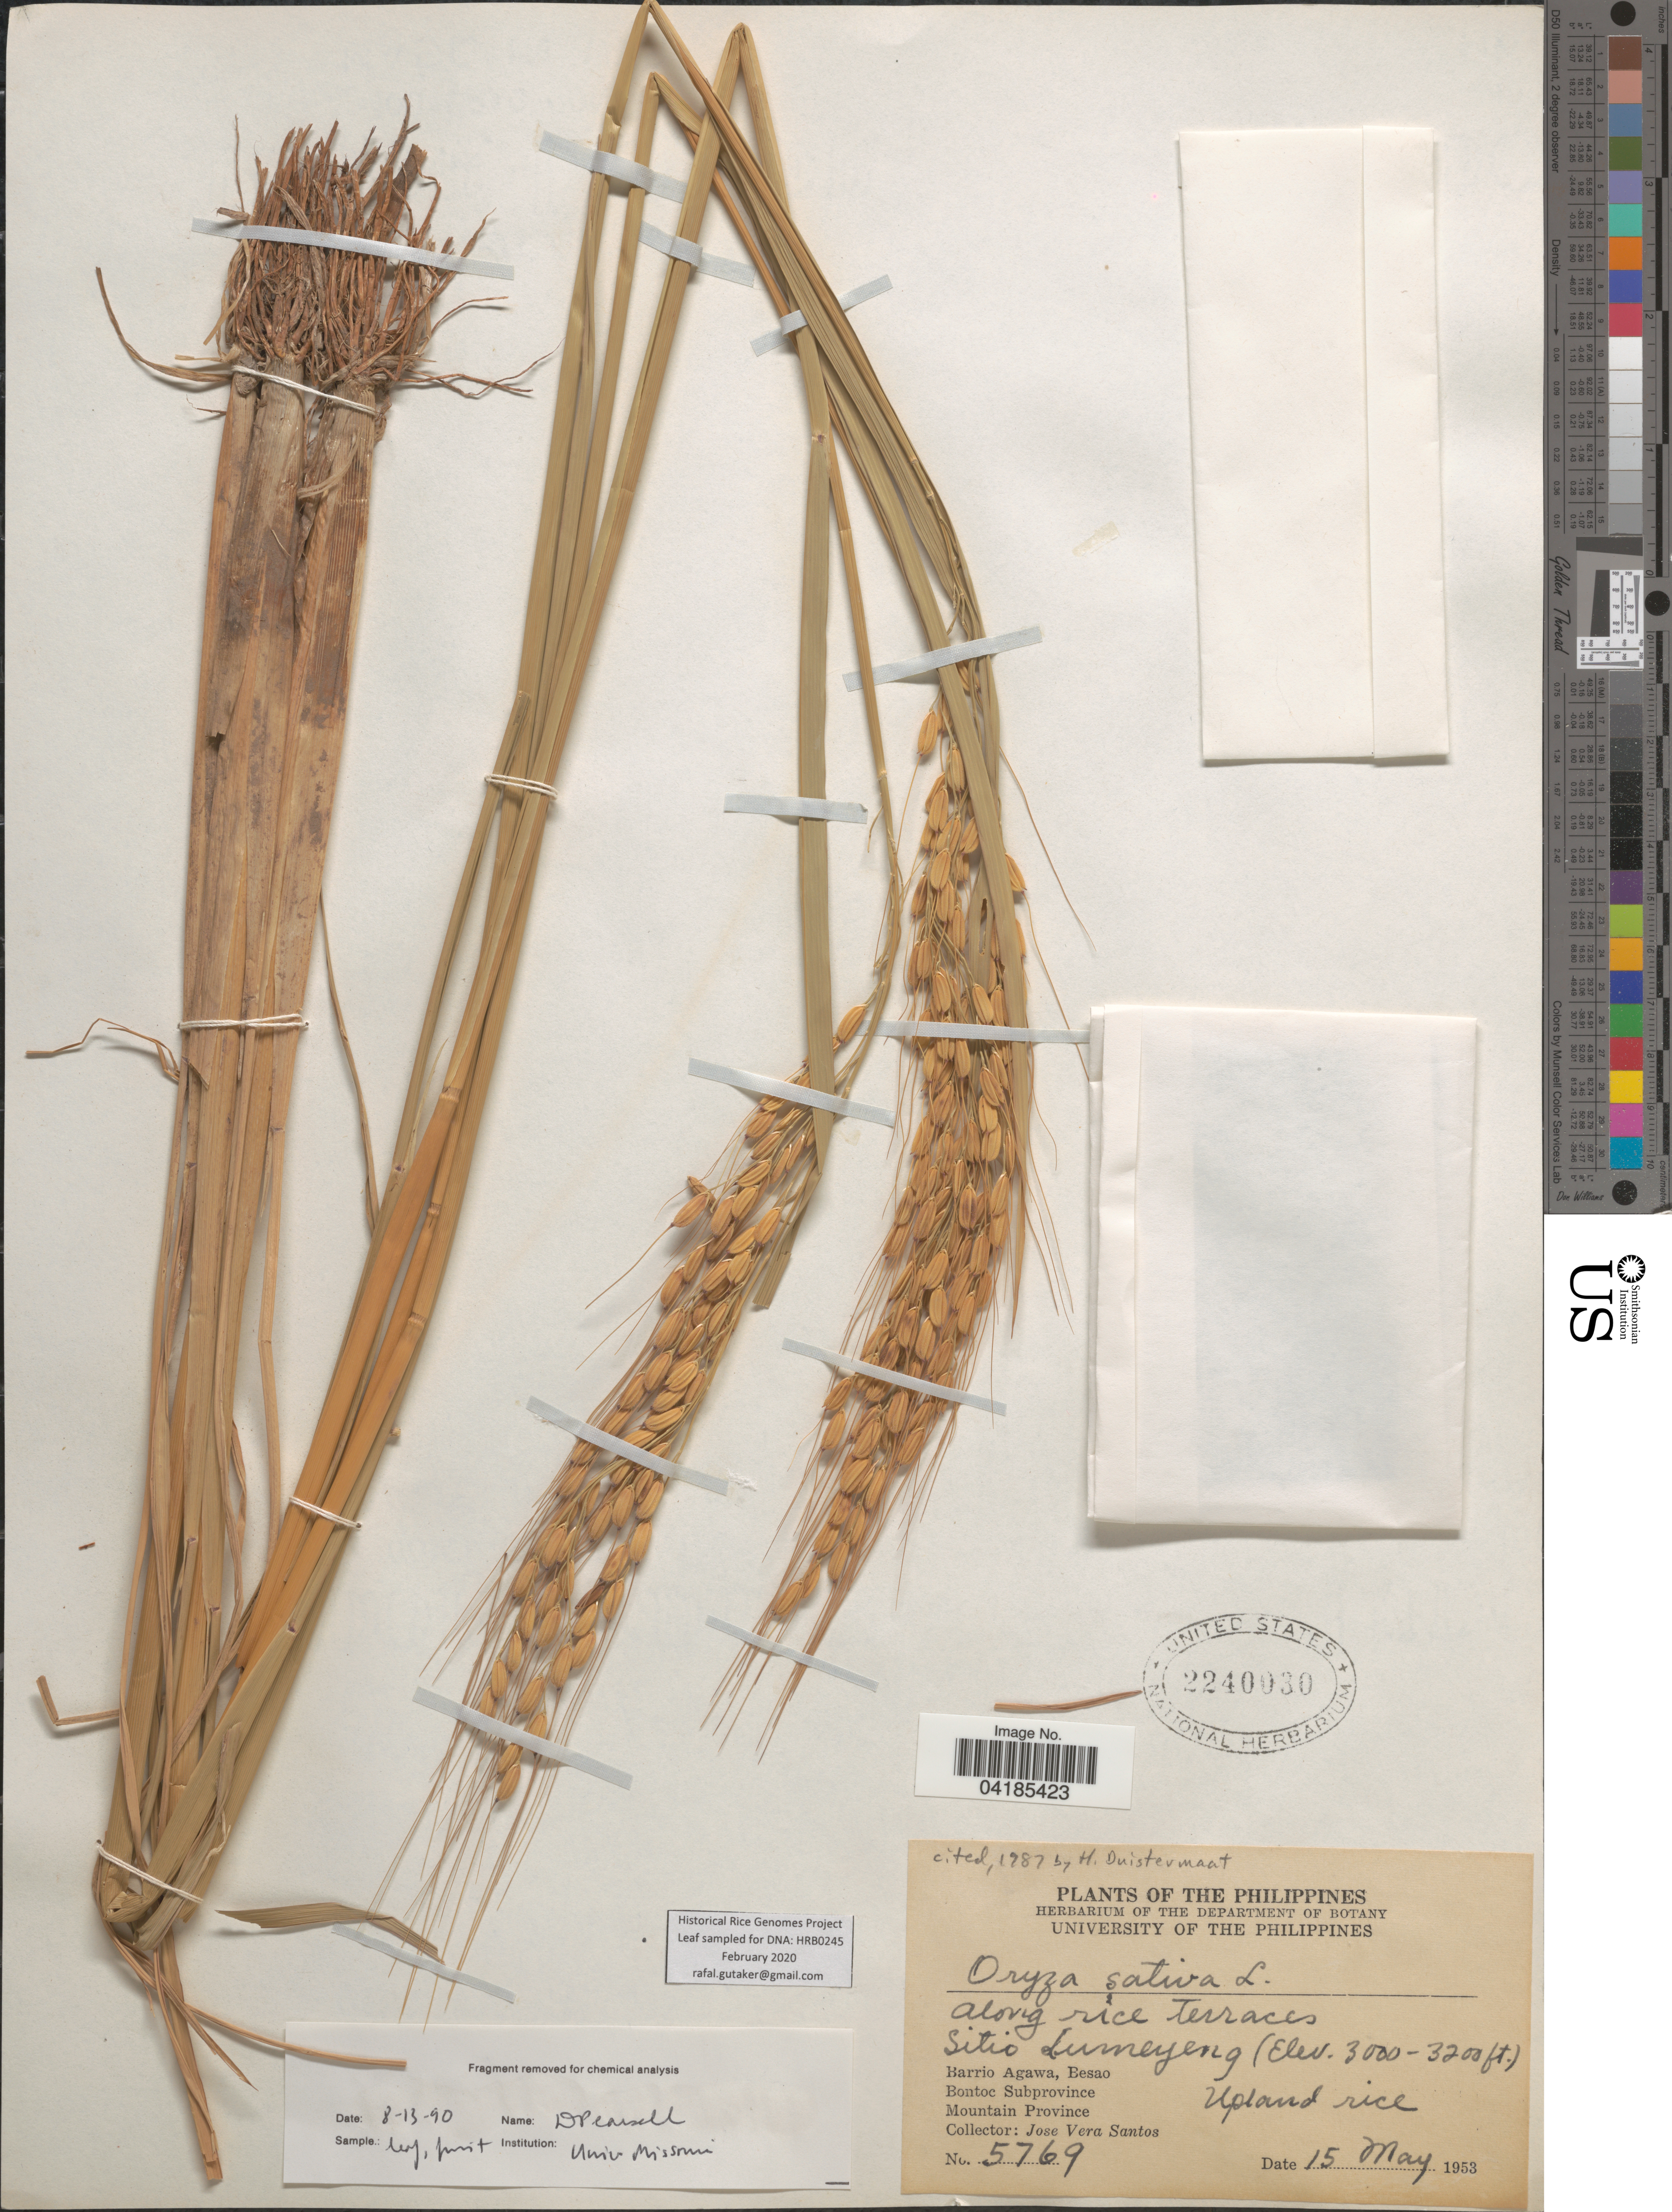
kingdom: Plantae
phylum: Tracheophyta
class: Liliopsida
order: Poales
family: Poaceae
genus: Oryza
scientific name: Oryza sativa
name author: L.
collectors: J. V. Santos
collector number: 5769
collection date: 1953-05-15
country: Philippines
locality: Along rice terraces. Sitio Lumeyeng. Barrio Agawa, Besao. Bontoc Subprovince. Mountain Province.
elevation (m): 914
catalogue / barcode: US 2240030